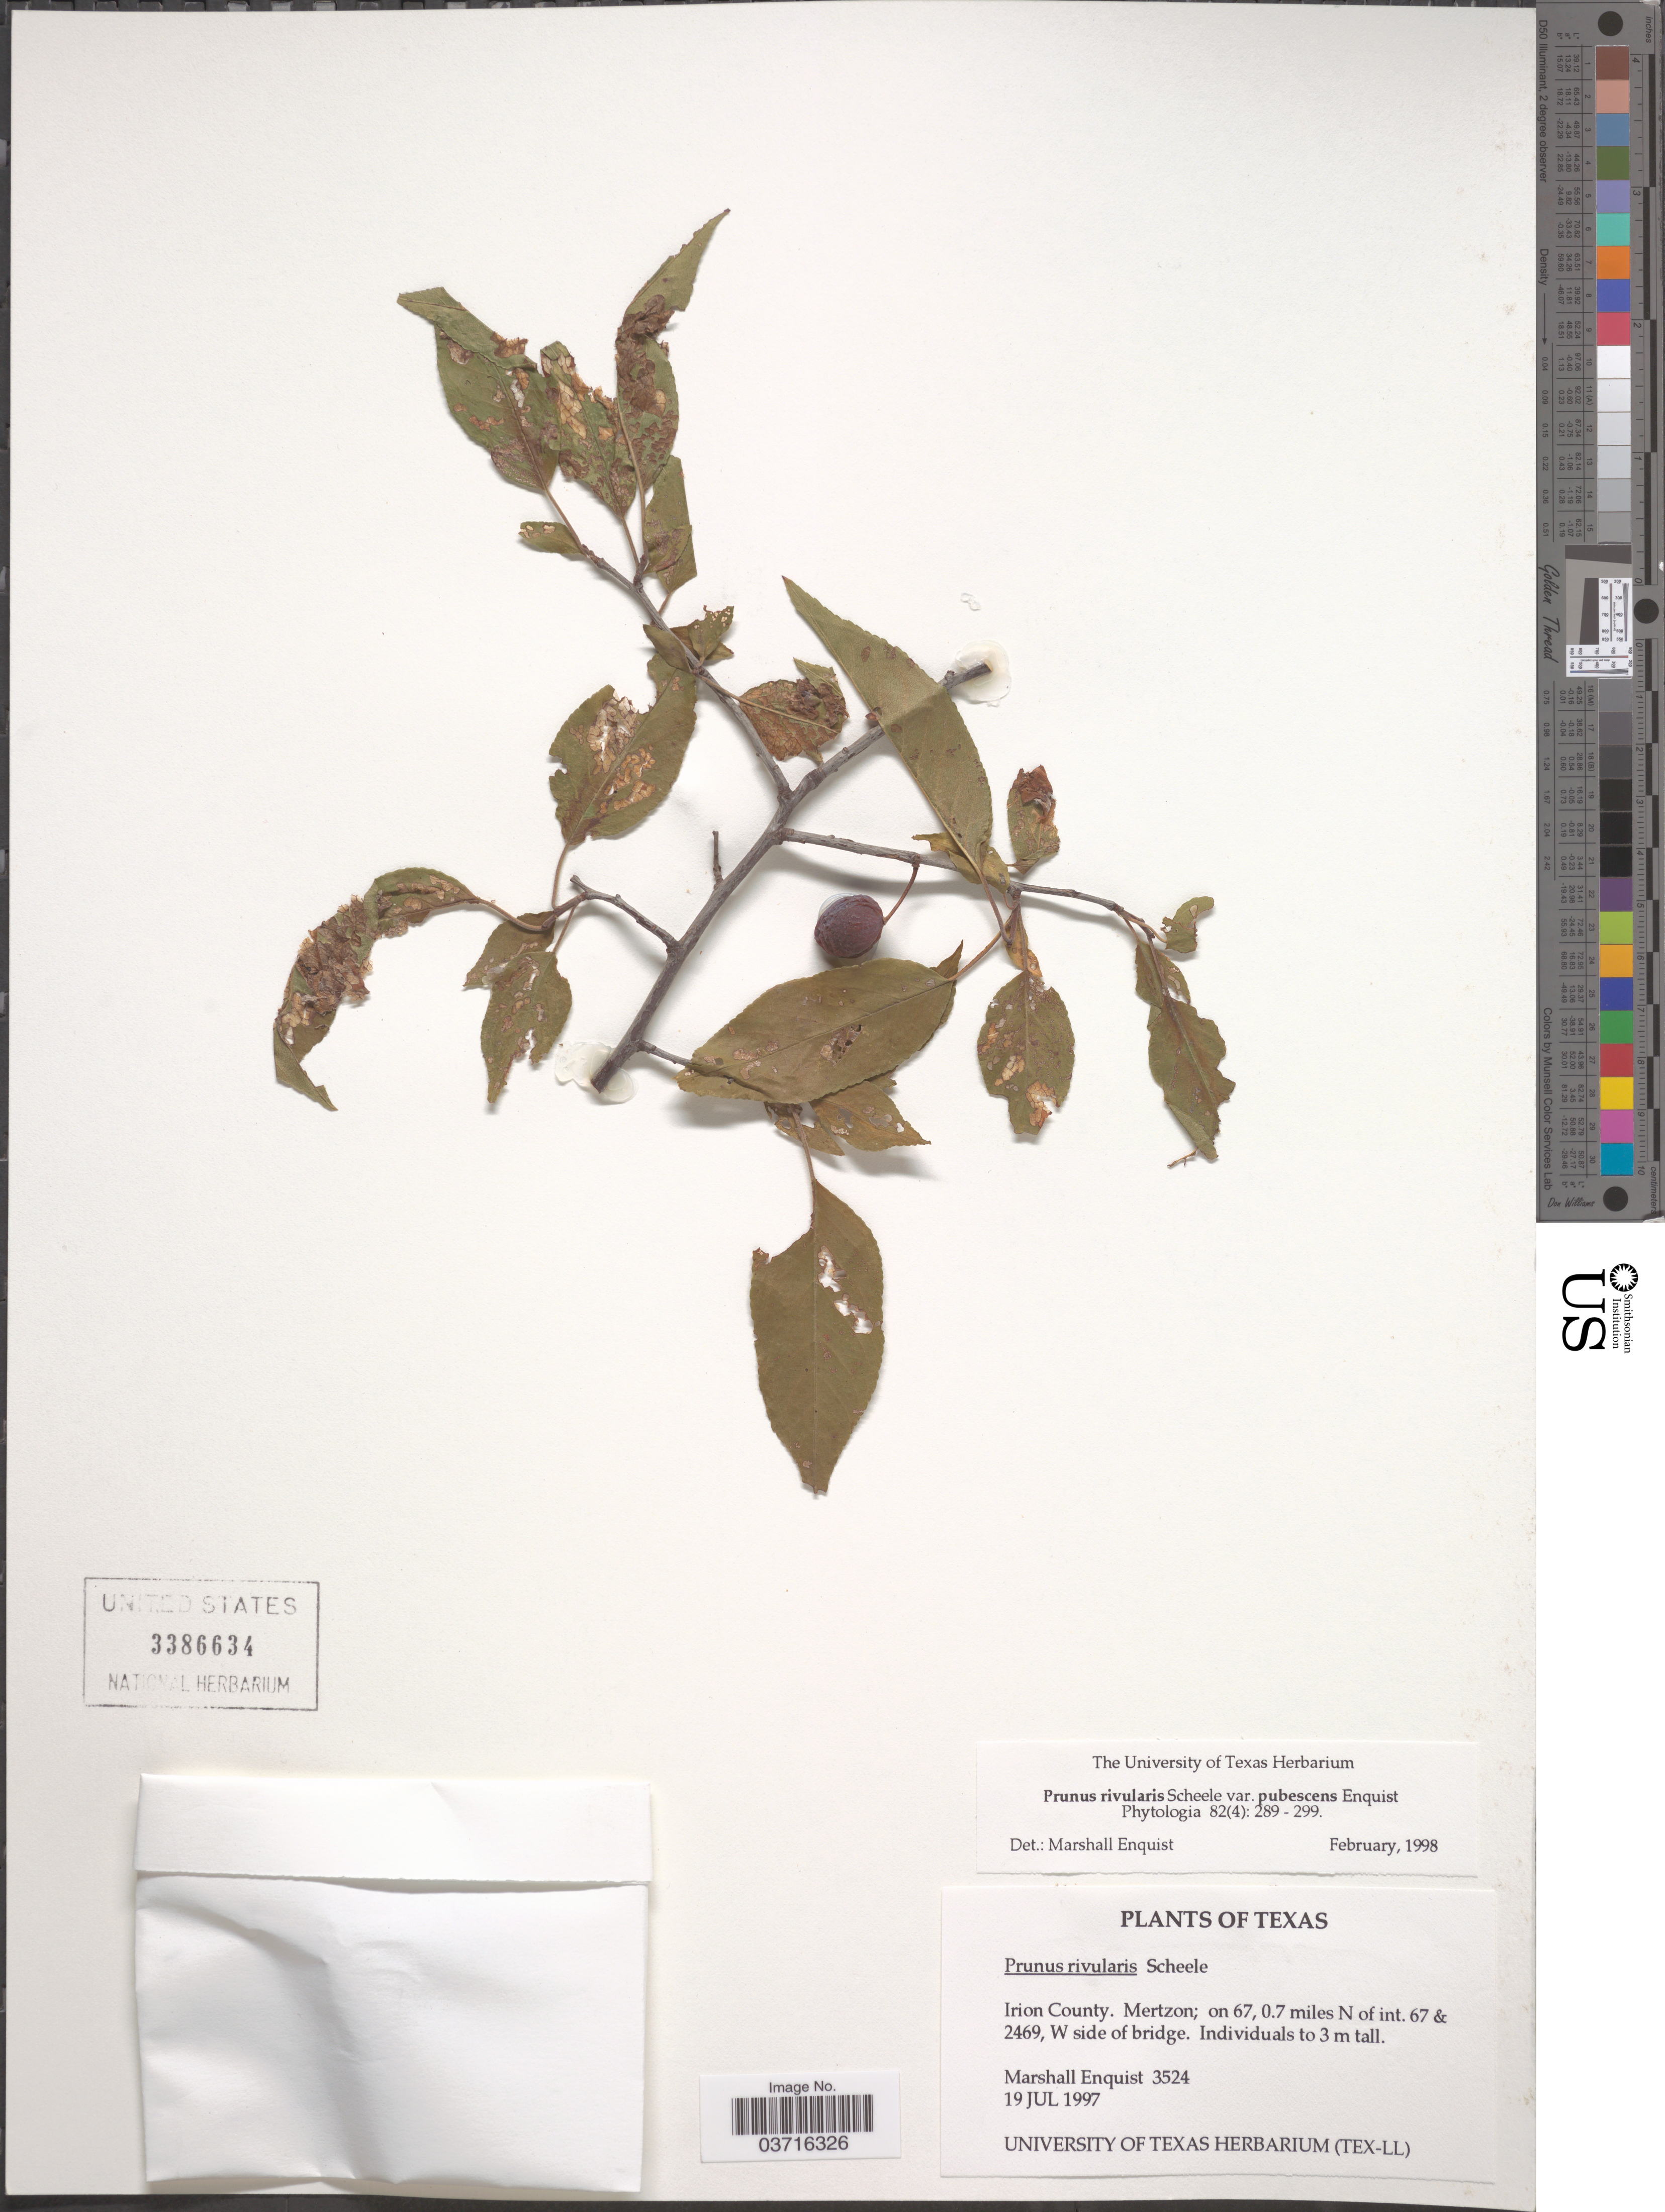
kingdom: Plantae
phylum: Tracheophyta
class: Magnoliopsida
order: Rosales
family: Rosaceae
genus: Prunus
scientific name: Prunus rivularis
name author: Scheele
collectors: M. Enquist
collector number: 3524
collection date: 1997-07-19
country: United States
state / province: Texas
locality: Irion County. Mertzon; on 67, 0.7 miles N of int. 67 & 2469.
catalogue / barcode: US 3386634